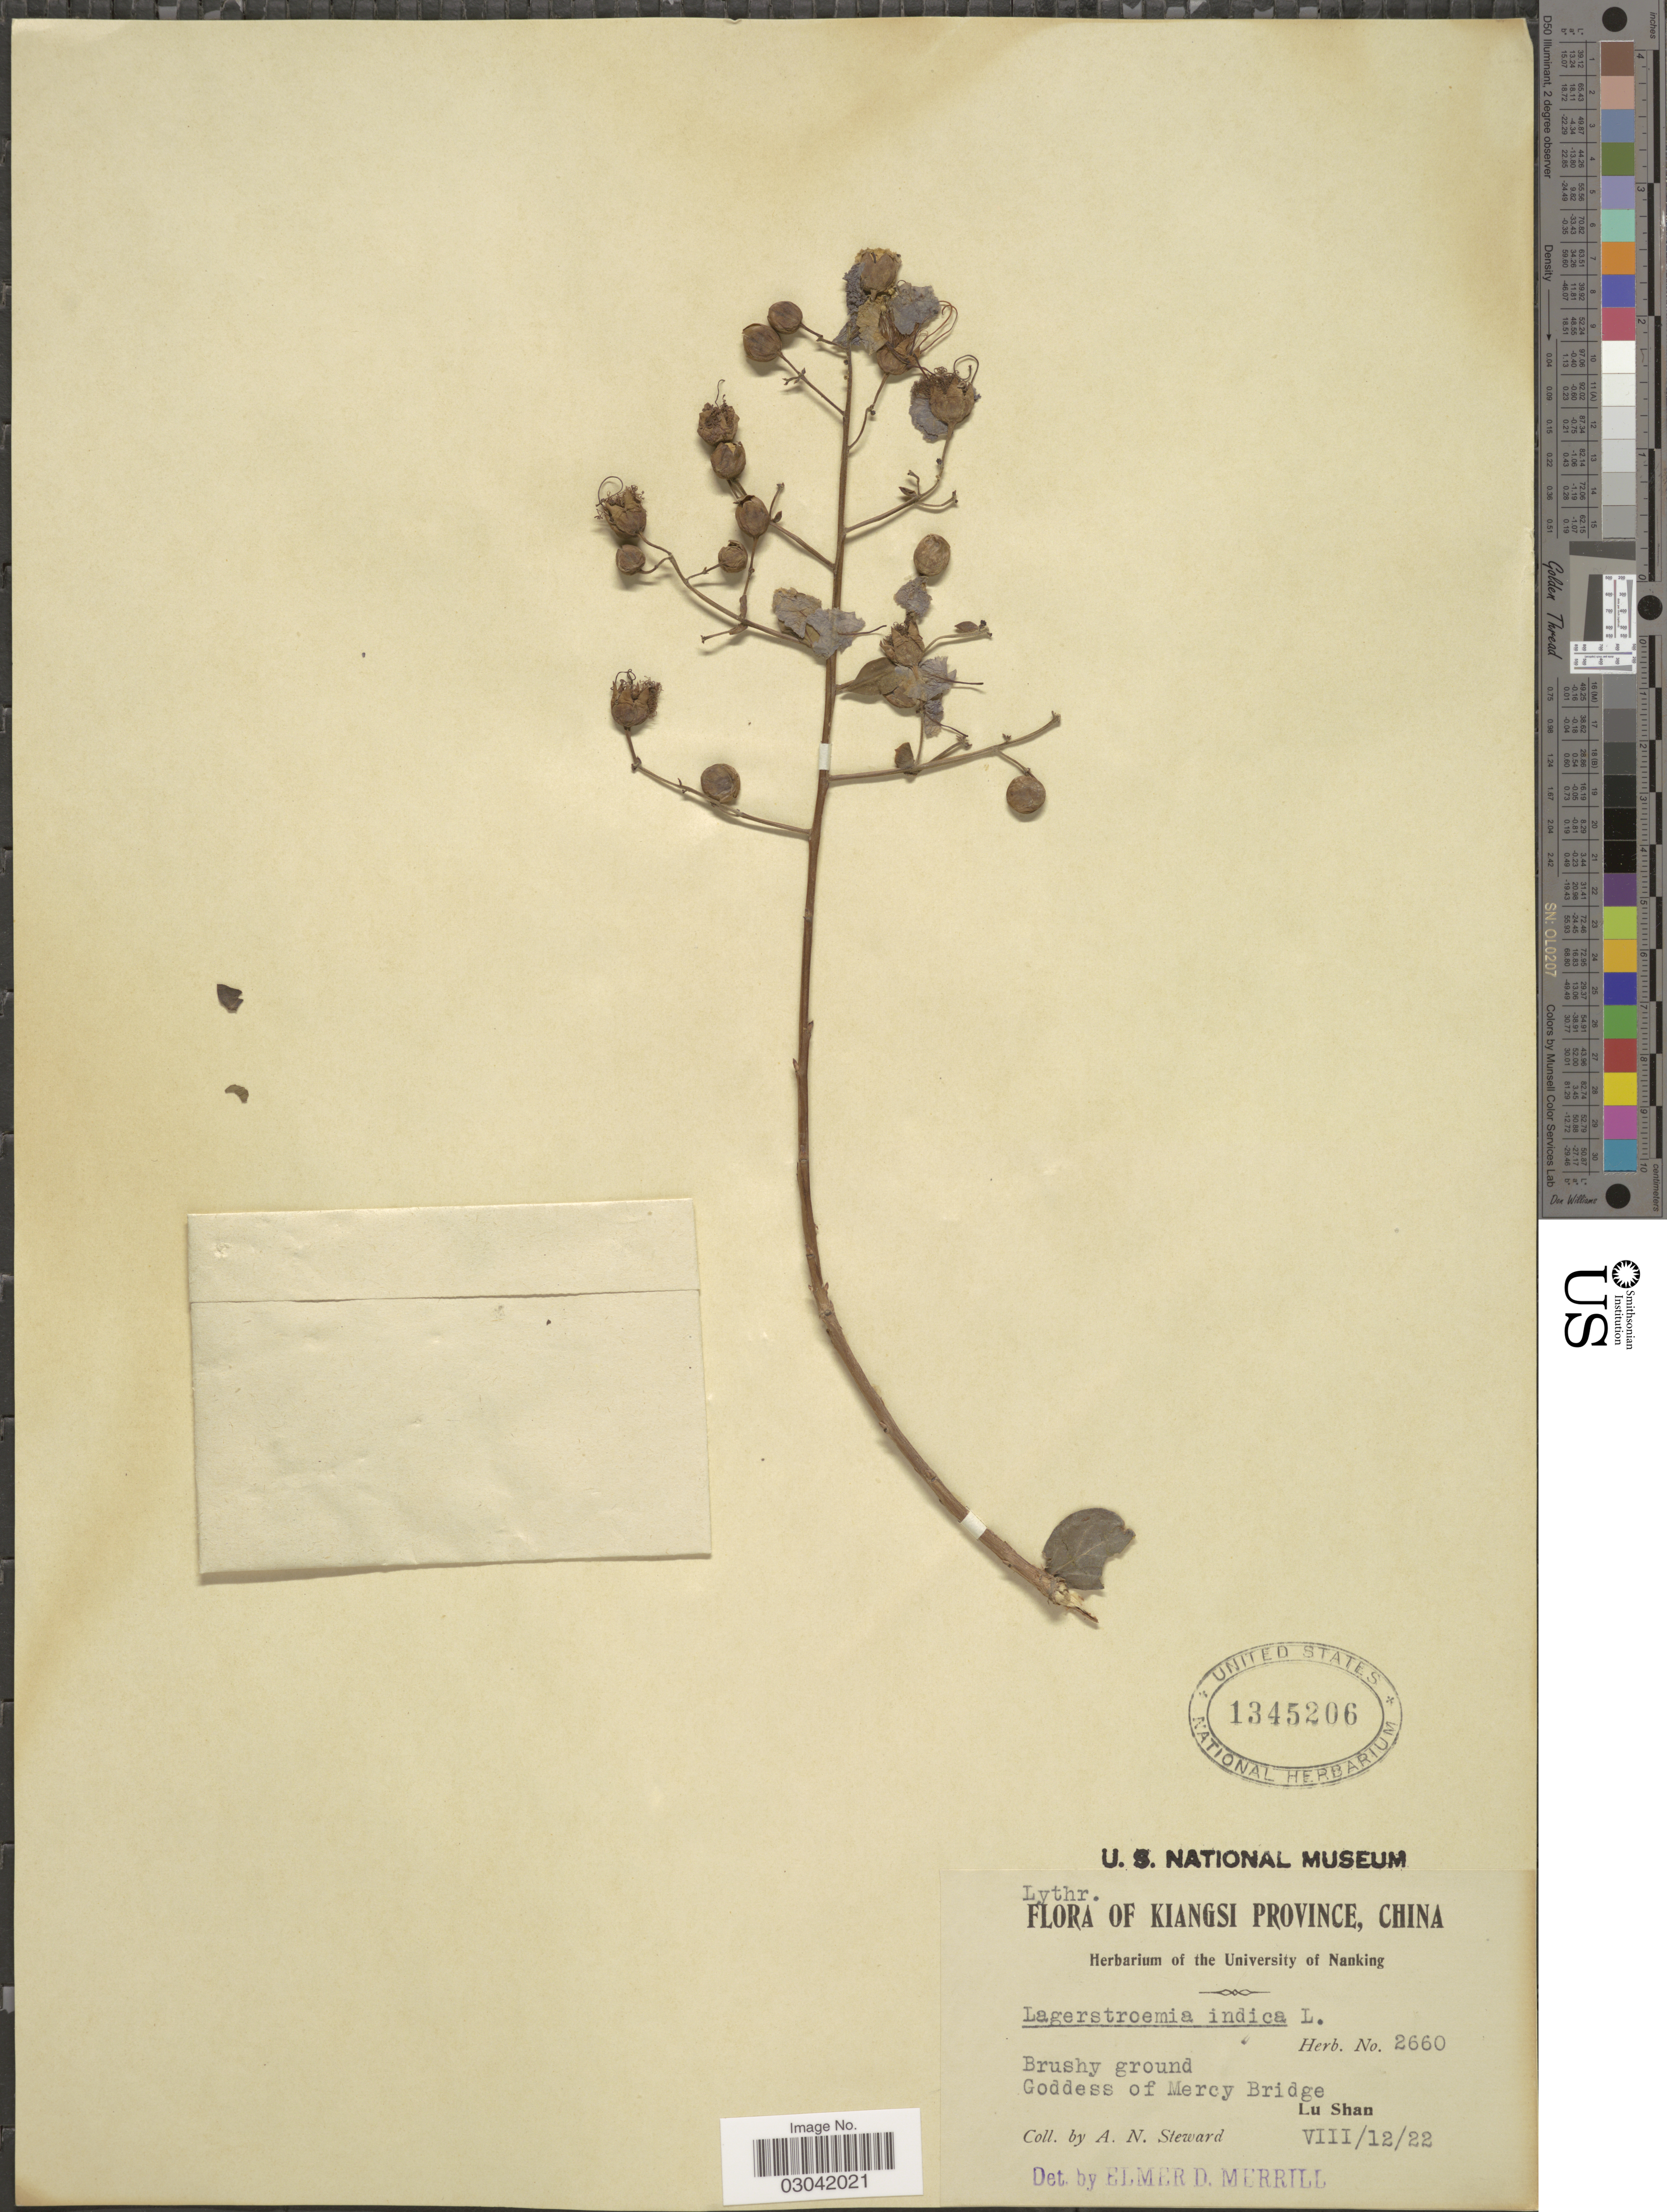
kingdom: Plantae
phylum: Tracheophyta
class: Magnoliopsida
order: Myrtales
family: Lythraceae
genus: Lagerstroemia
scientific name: Lagerstroemia indica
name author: L.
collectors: A. N. Steward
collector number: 2660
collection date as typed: Transcribed d/m/y: 12/8/22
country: China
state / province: Jiangxi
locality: Kiangsi Province. Goddess of Mercy Bridge Lu Shan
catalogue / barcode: US 1345206